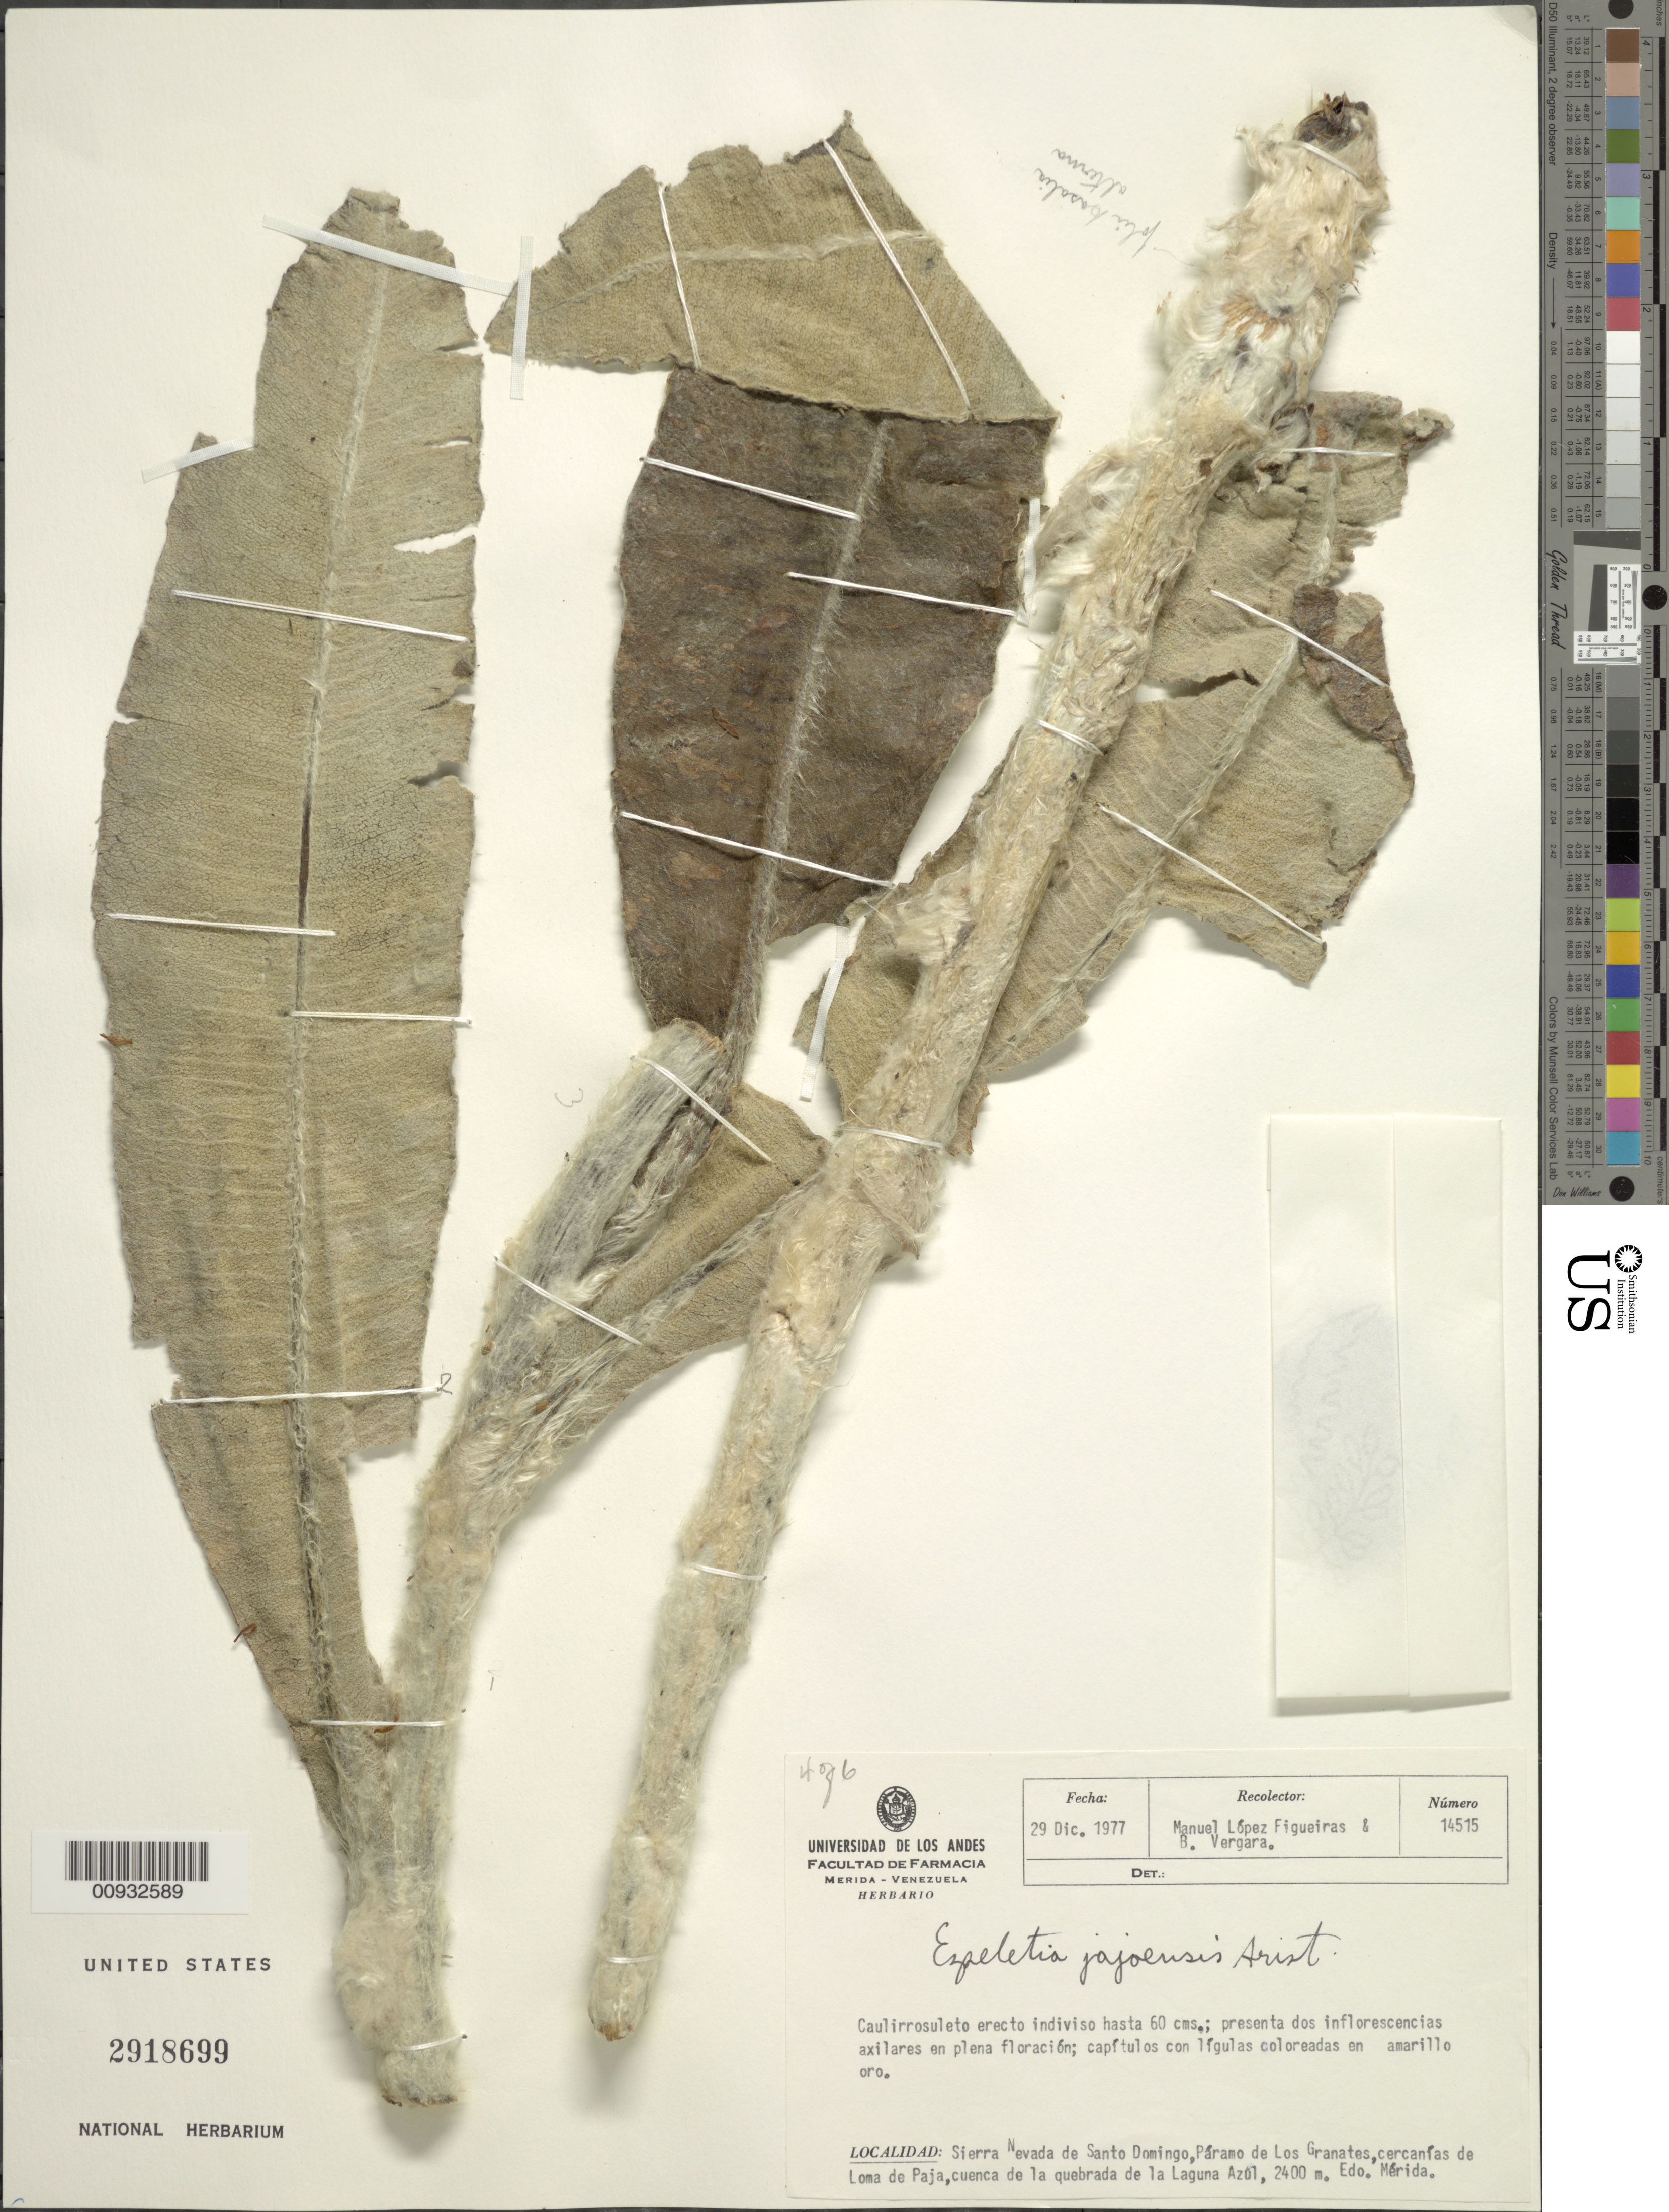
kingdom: Plantae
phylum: Tracheophyta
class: Magnoliopsida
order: Asterales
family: Asteraceae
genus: Espeletia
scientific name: Espeletia jajoensis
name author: Aristeg.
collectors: M. López Figueiras & B. Vergara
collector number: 14515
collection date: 1977-12-29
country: Venezuela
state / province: Mérida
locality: Sierra Nevada de Santo Domingo, Paramo de Los Granates, cercanias de Loma de Paja, cuenca de la quebrada de La Laguna Azul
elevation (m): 2400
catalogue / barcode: US 2918699